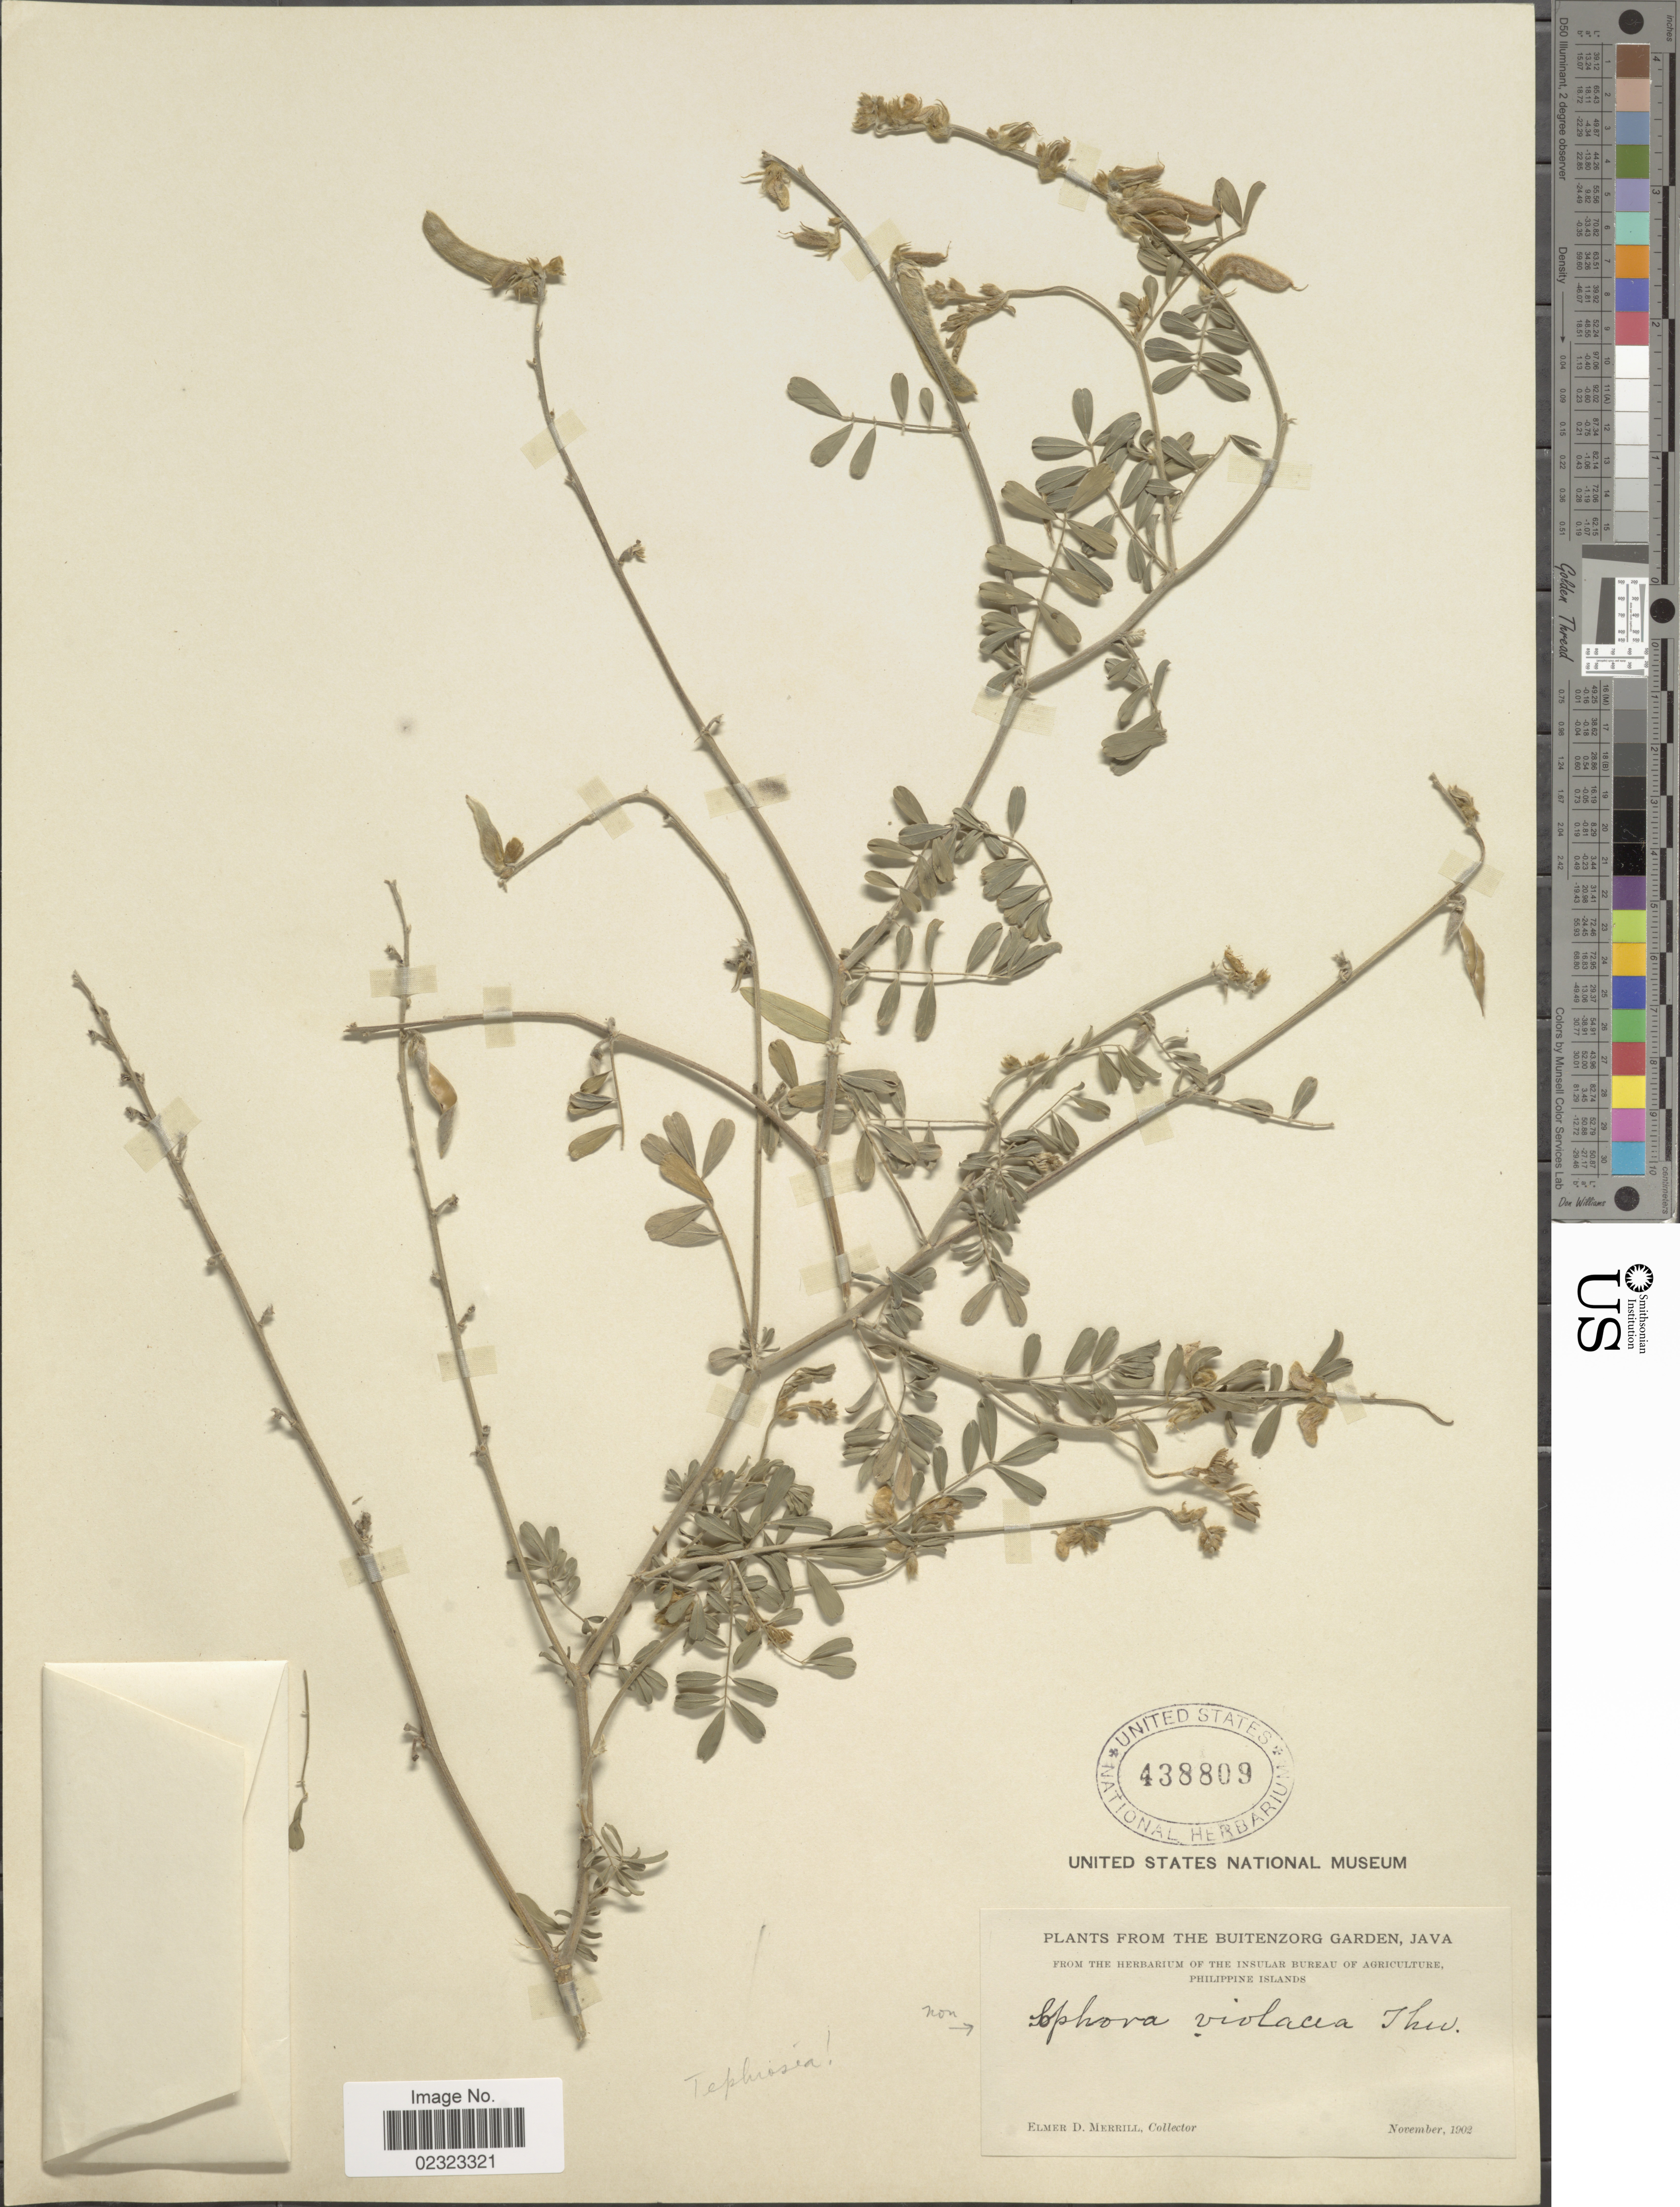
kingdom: Plantae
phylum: Tracheophyta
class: Magnoliopsida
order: Fabales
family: Fabaceae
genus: Tephrosia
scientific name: Tephrosia sp.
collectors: E. D. Merrill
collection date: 1902-11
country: Indonesia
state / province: Java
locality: Buitenzorg Garden.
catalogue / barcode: US 438809